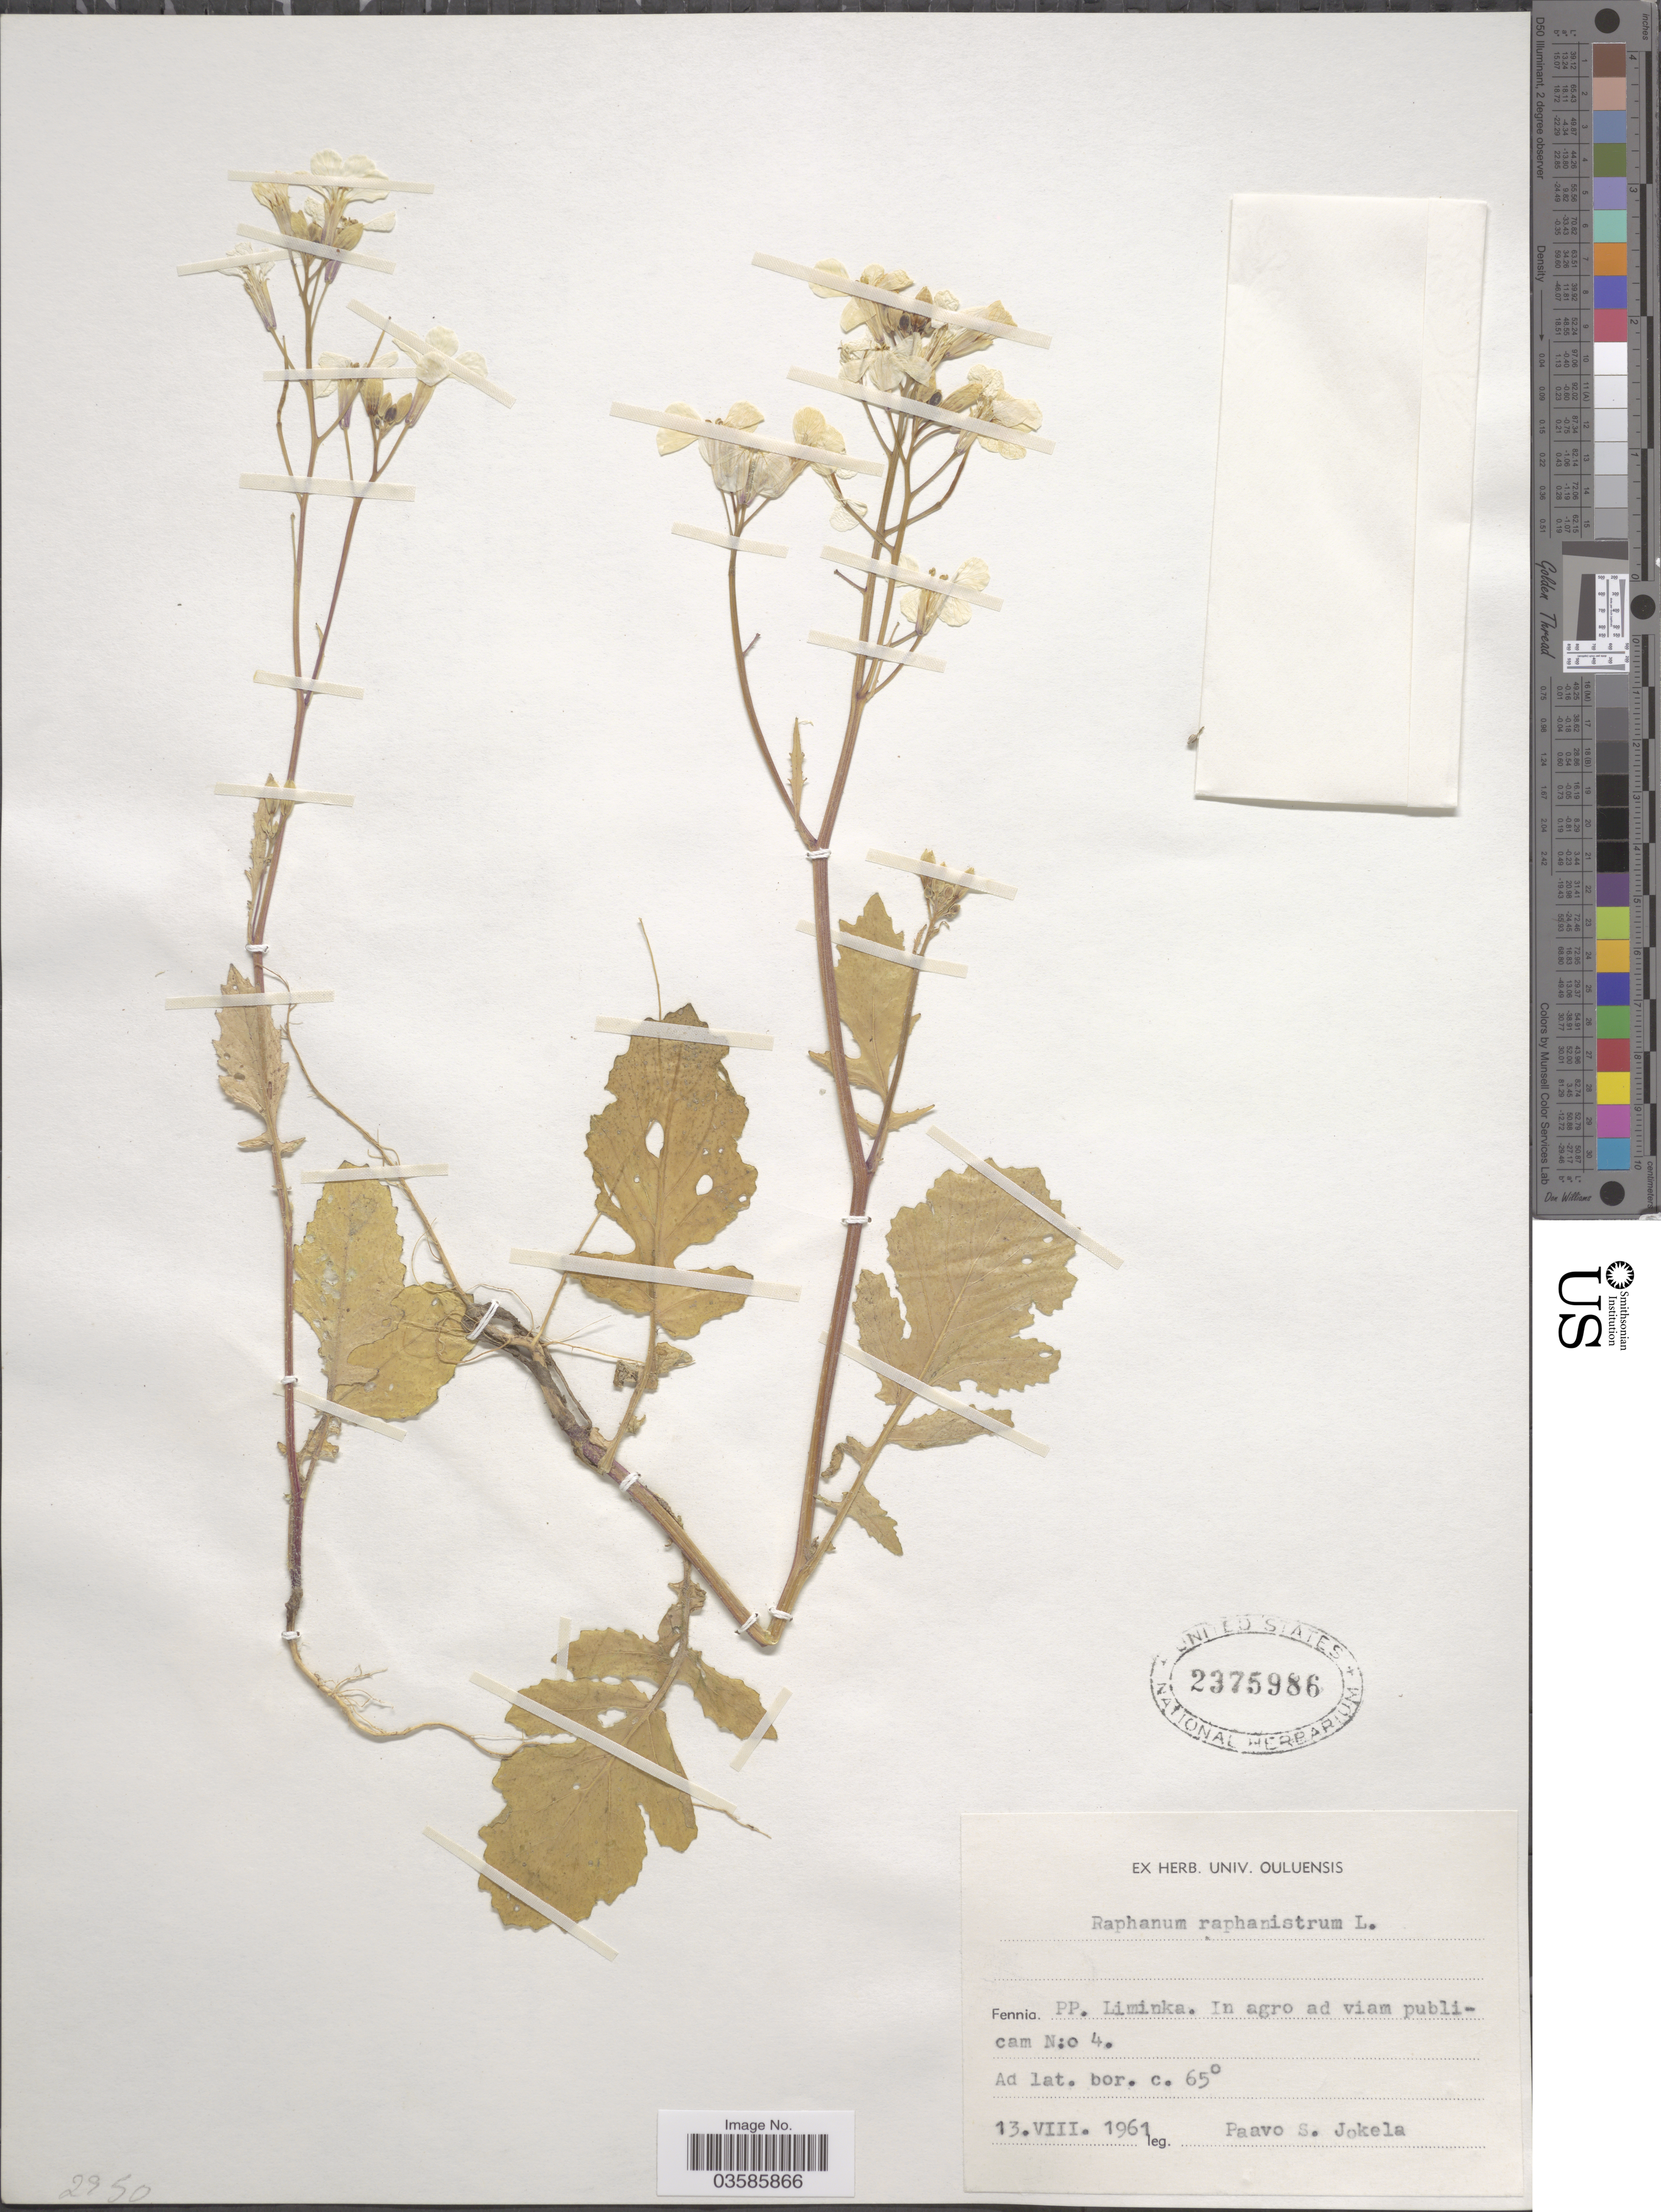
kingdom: Plantae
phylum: Tracheophyta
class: Magnoliopsida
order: Brassicales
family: Brassicaceae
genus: Raphanus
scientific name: Raphanus raphanistrum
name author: L.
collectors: P. Jokela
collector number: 4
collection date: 1961-08-13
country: Finland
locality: Fennia. PP. Liminka.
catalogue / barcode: US 2375986